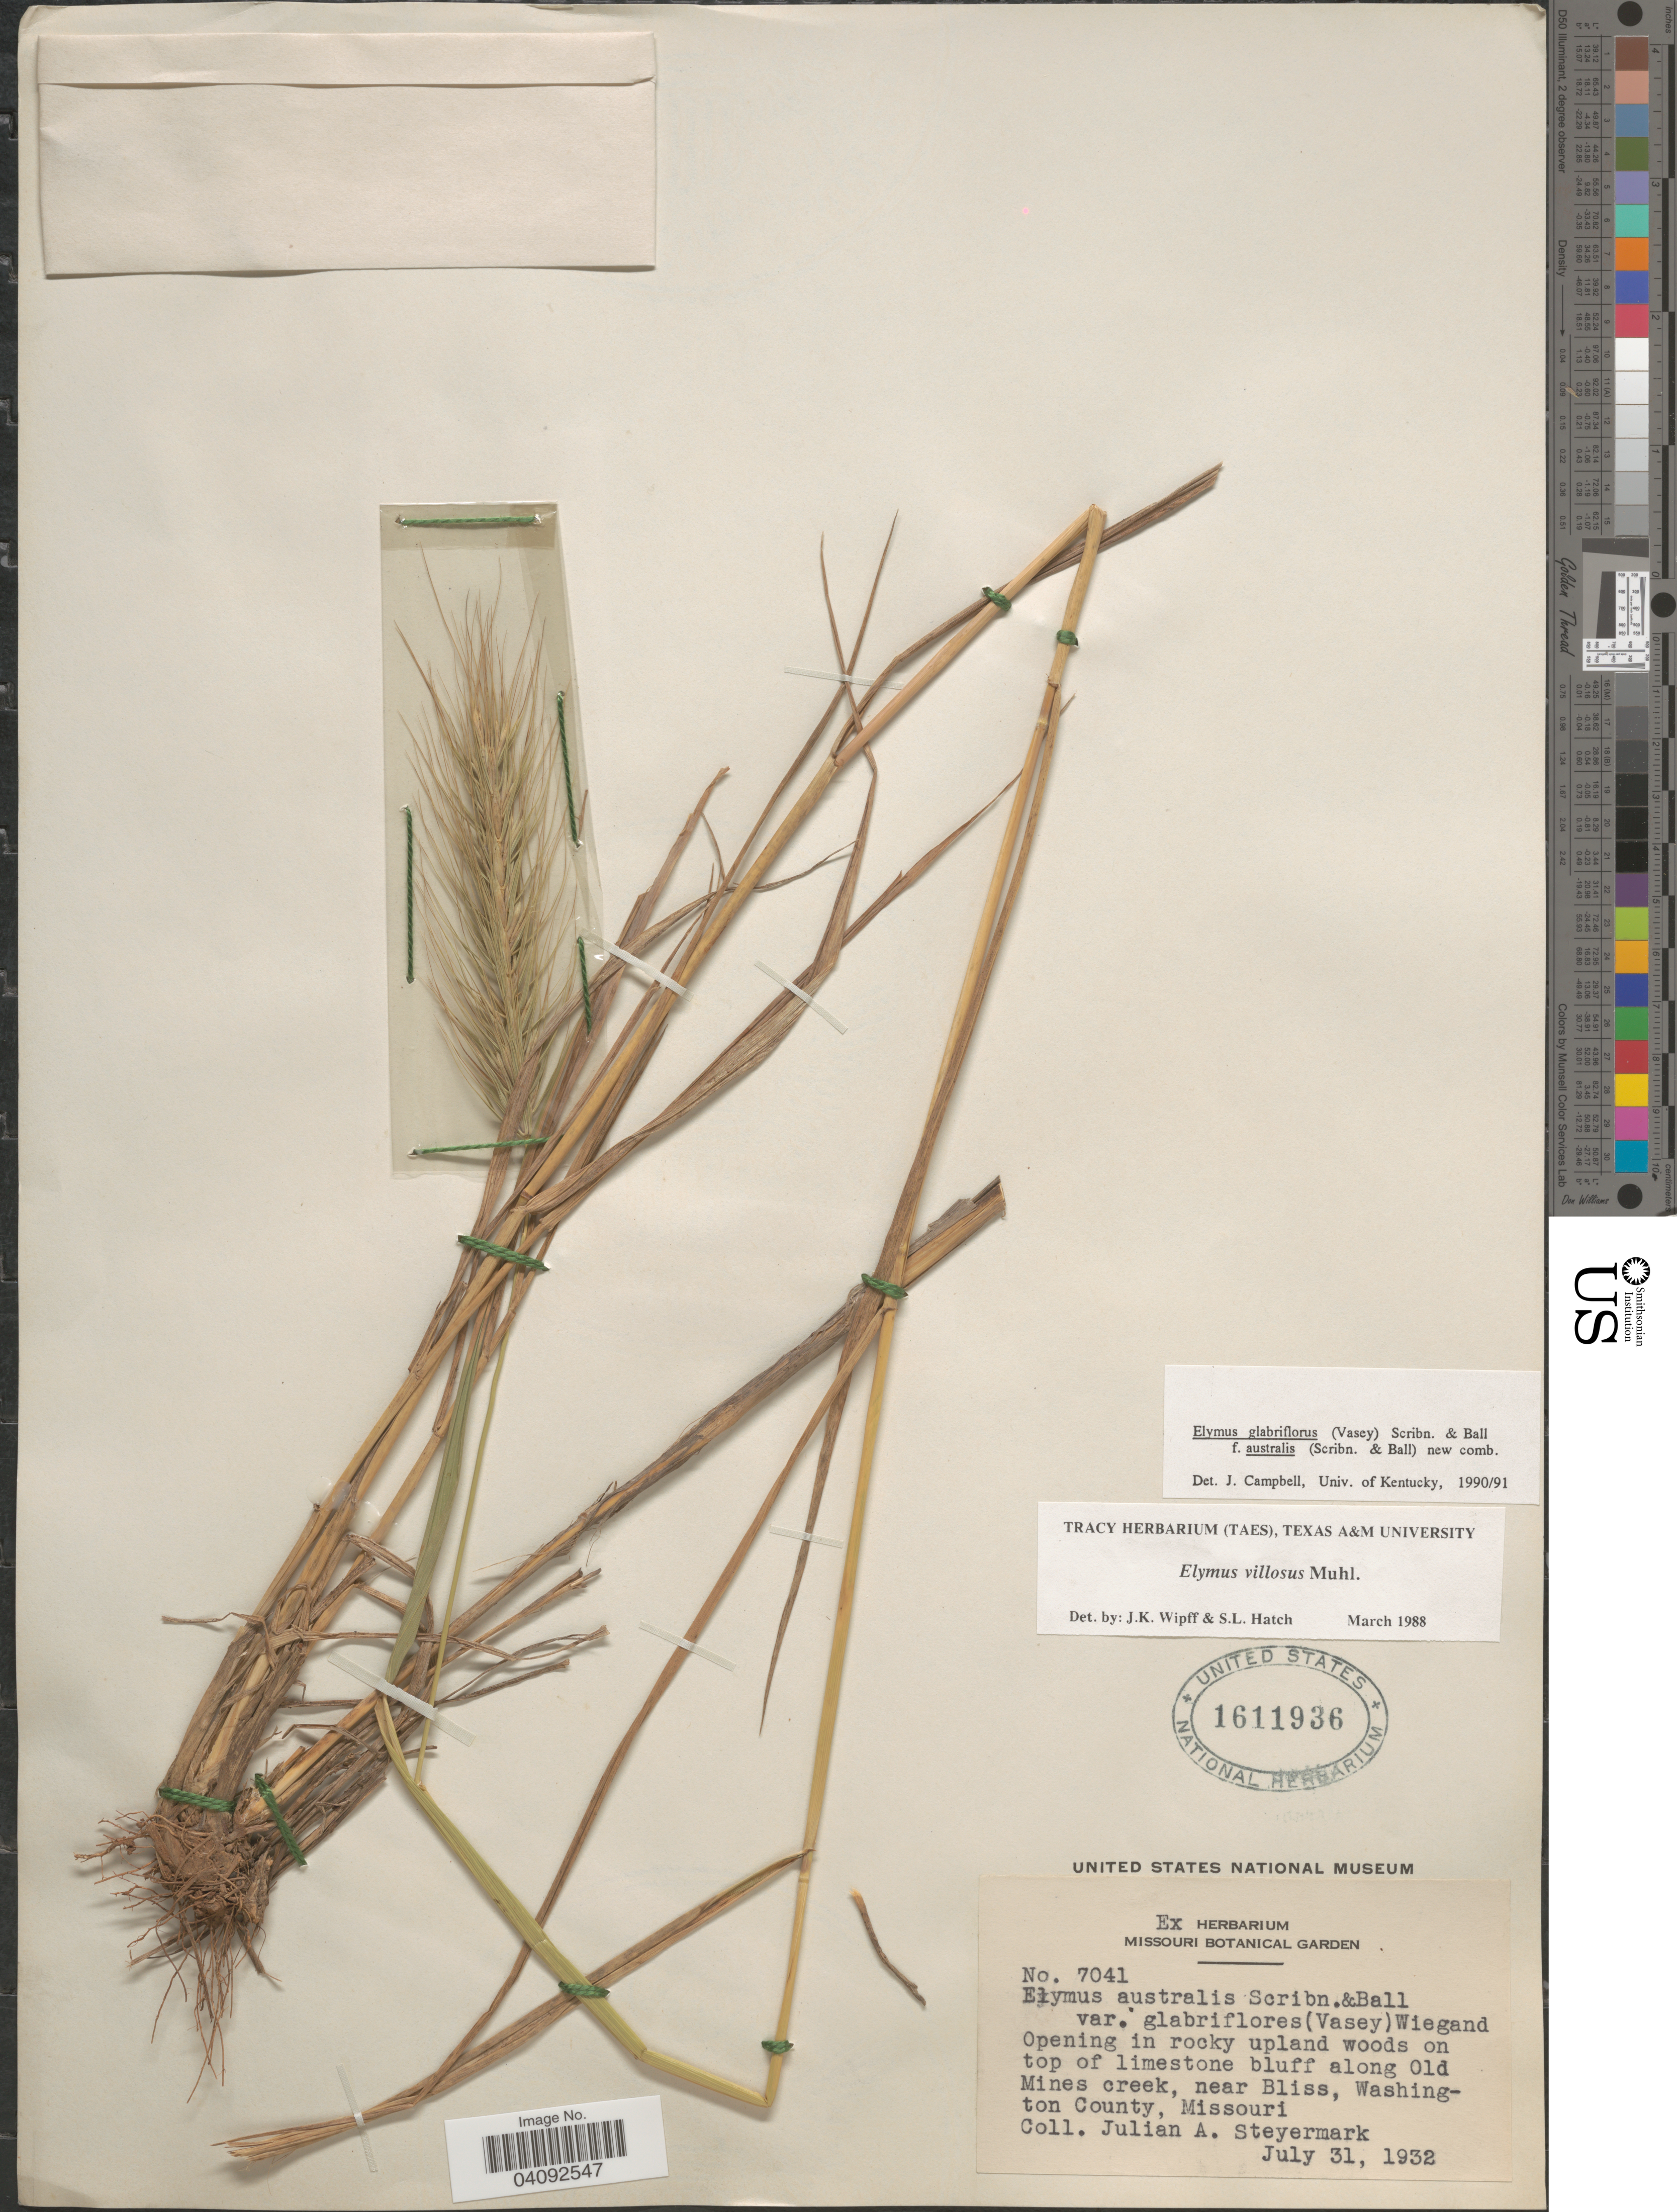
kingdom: Plantae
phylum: Tracheophyta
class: Liliopsida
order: Poales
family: Poaceae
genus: Elymus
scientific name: Elymus glabriflorus var. australis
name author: (Scribn. & C.R. Ball) J.J.N. Campb.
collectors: J. Steyermark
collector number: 7041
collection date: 1932-07-31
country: United States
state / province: Missouri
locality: Opening in rocky upland woods on top of limestone bluff along Old Mines creek, near Bliss, Washington County.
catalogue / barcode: US 1611936